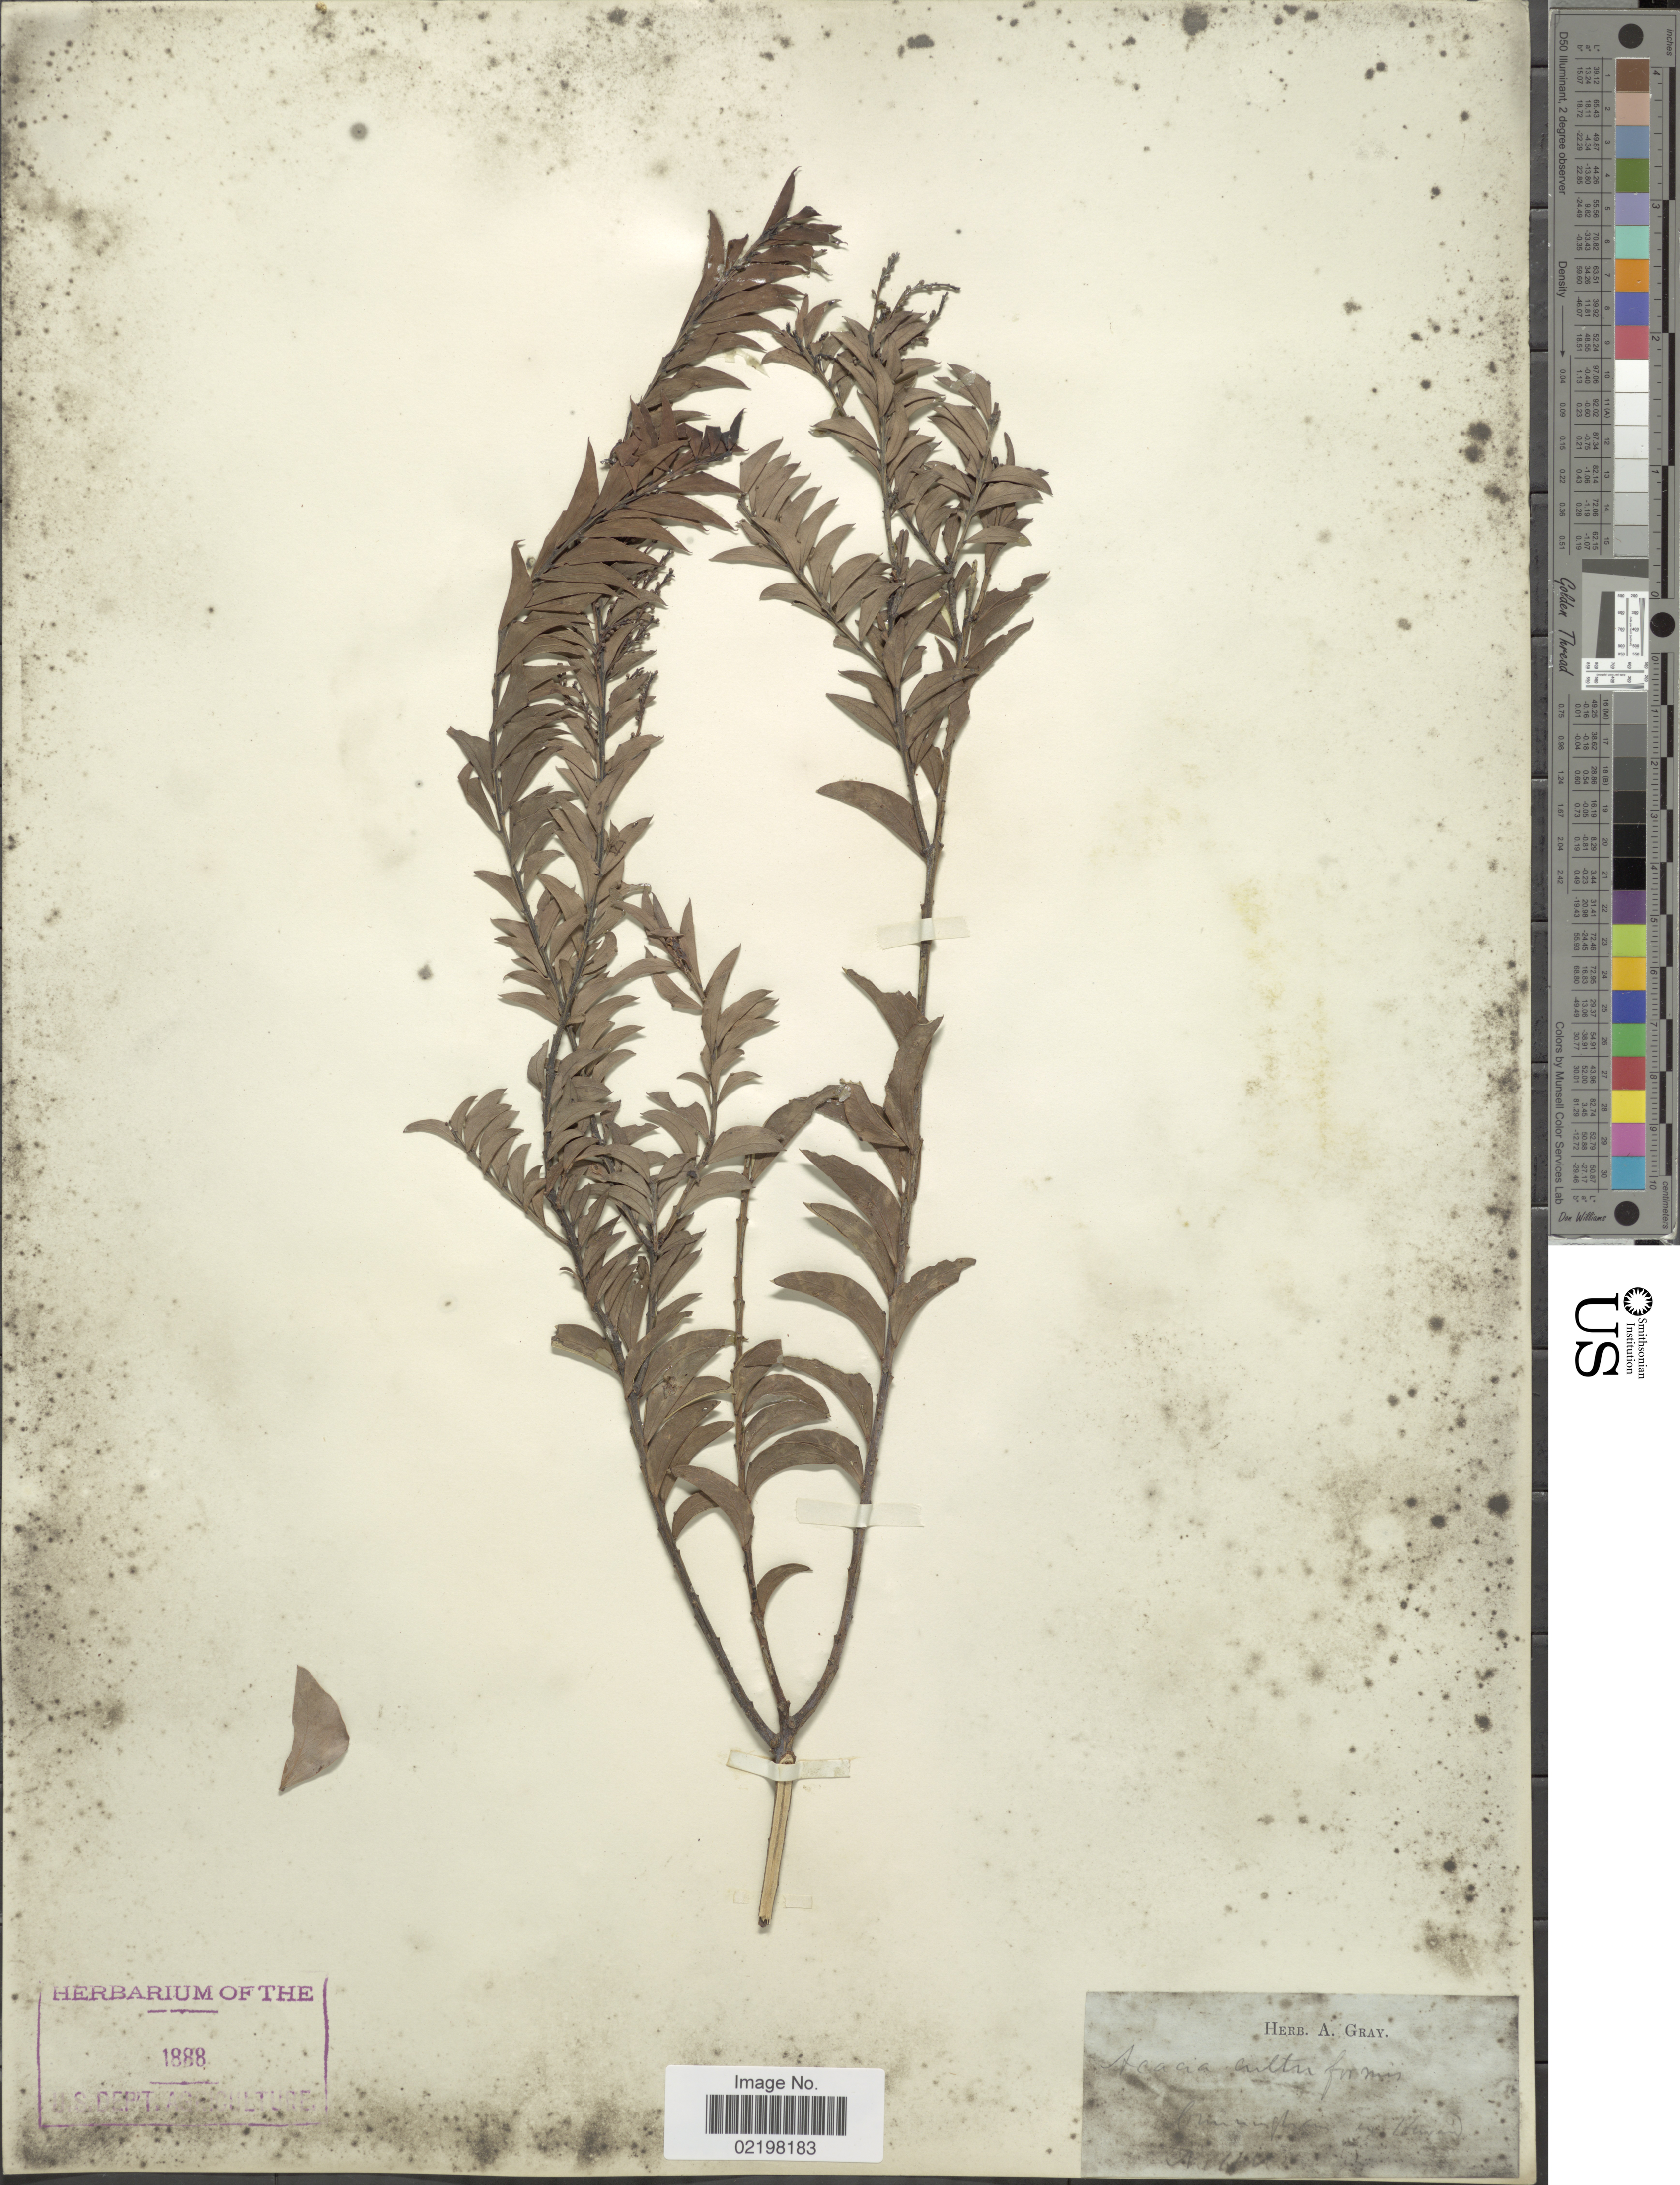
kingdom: Plantae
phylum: Tracheophyta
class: Magnoliopsida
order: Fabales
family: Fabaceae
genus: Acacia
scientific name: Acacia cultriformis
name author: A. Cunn. ex G. Don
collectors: ex Herb. A. Gray